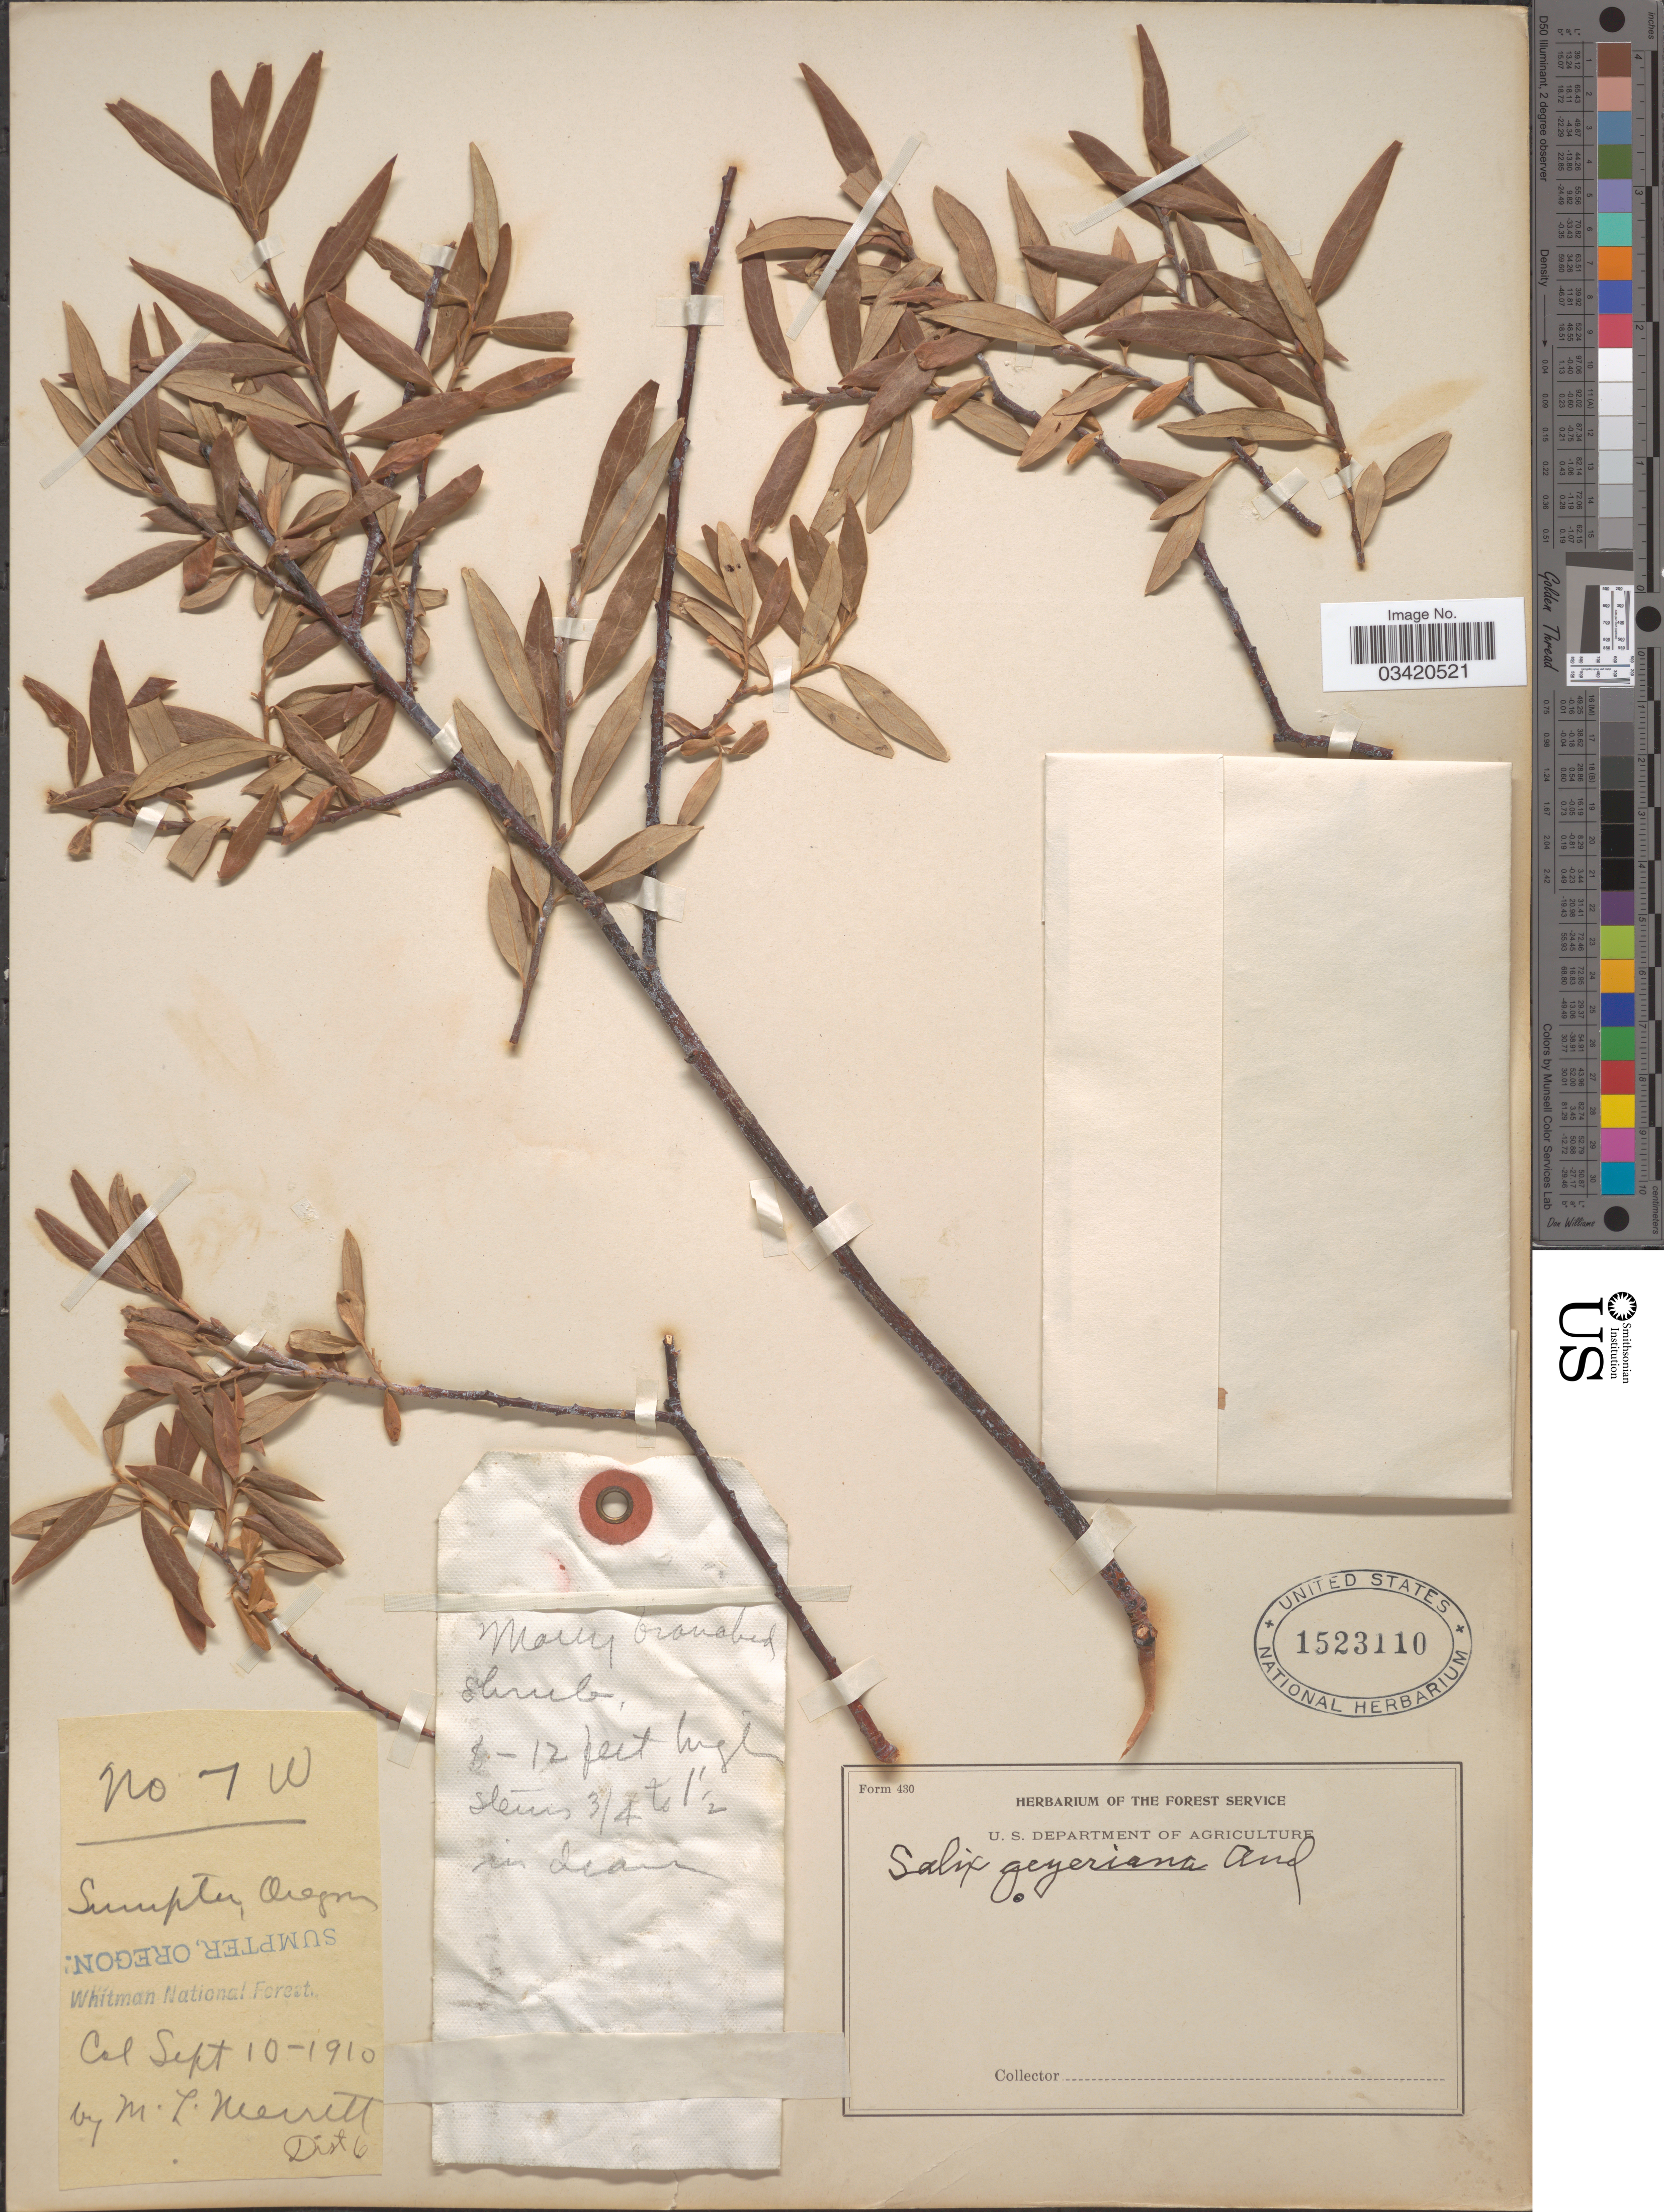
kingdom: Plantae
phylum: Tracheophyta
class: Magnoliopsida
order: Malpighiales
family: Salicaceae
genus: Salix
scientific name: Salix geyeriana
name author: Andersson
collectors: M. L. Merritt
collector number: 7W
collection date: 1910-09-10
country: United States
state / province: Oregon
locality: Sumpter. Whitman National Forest. Dist 6.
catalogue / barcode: US 1523110